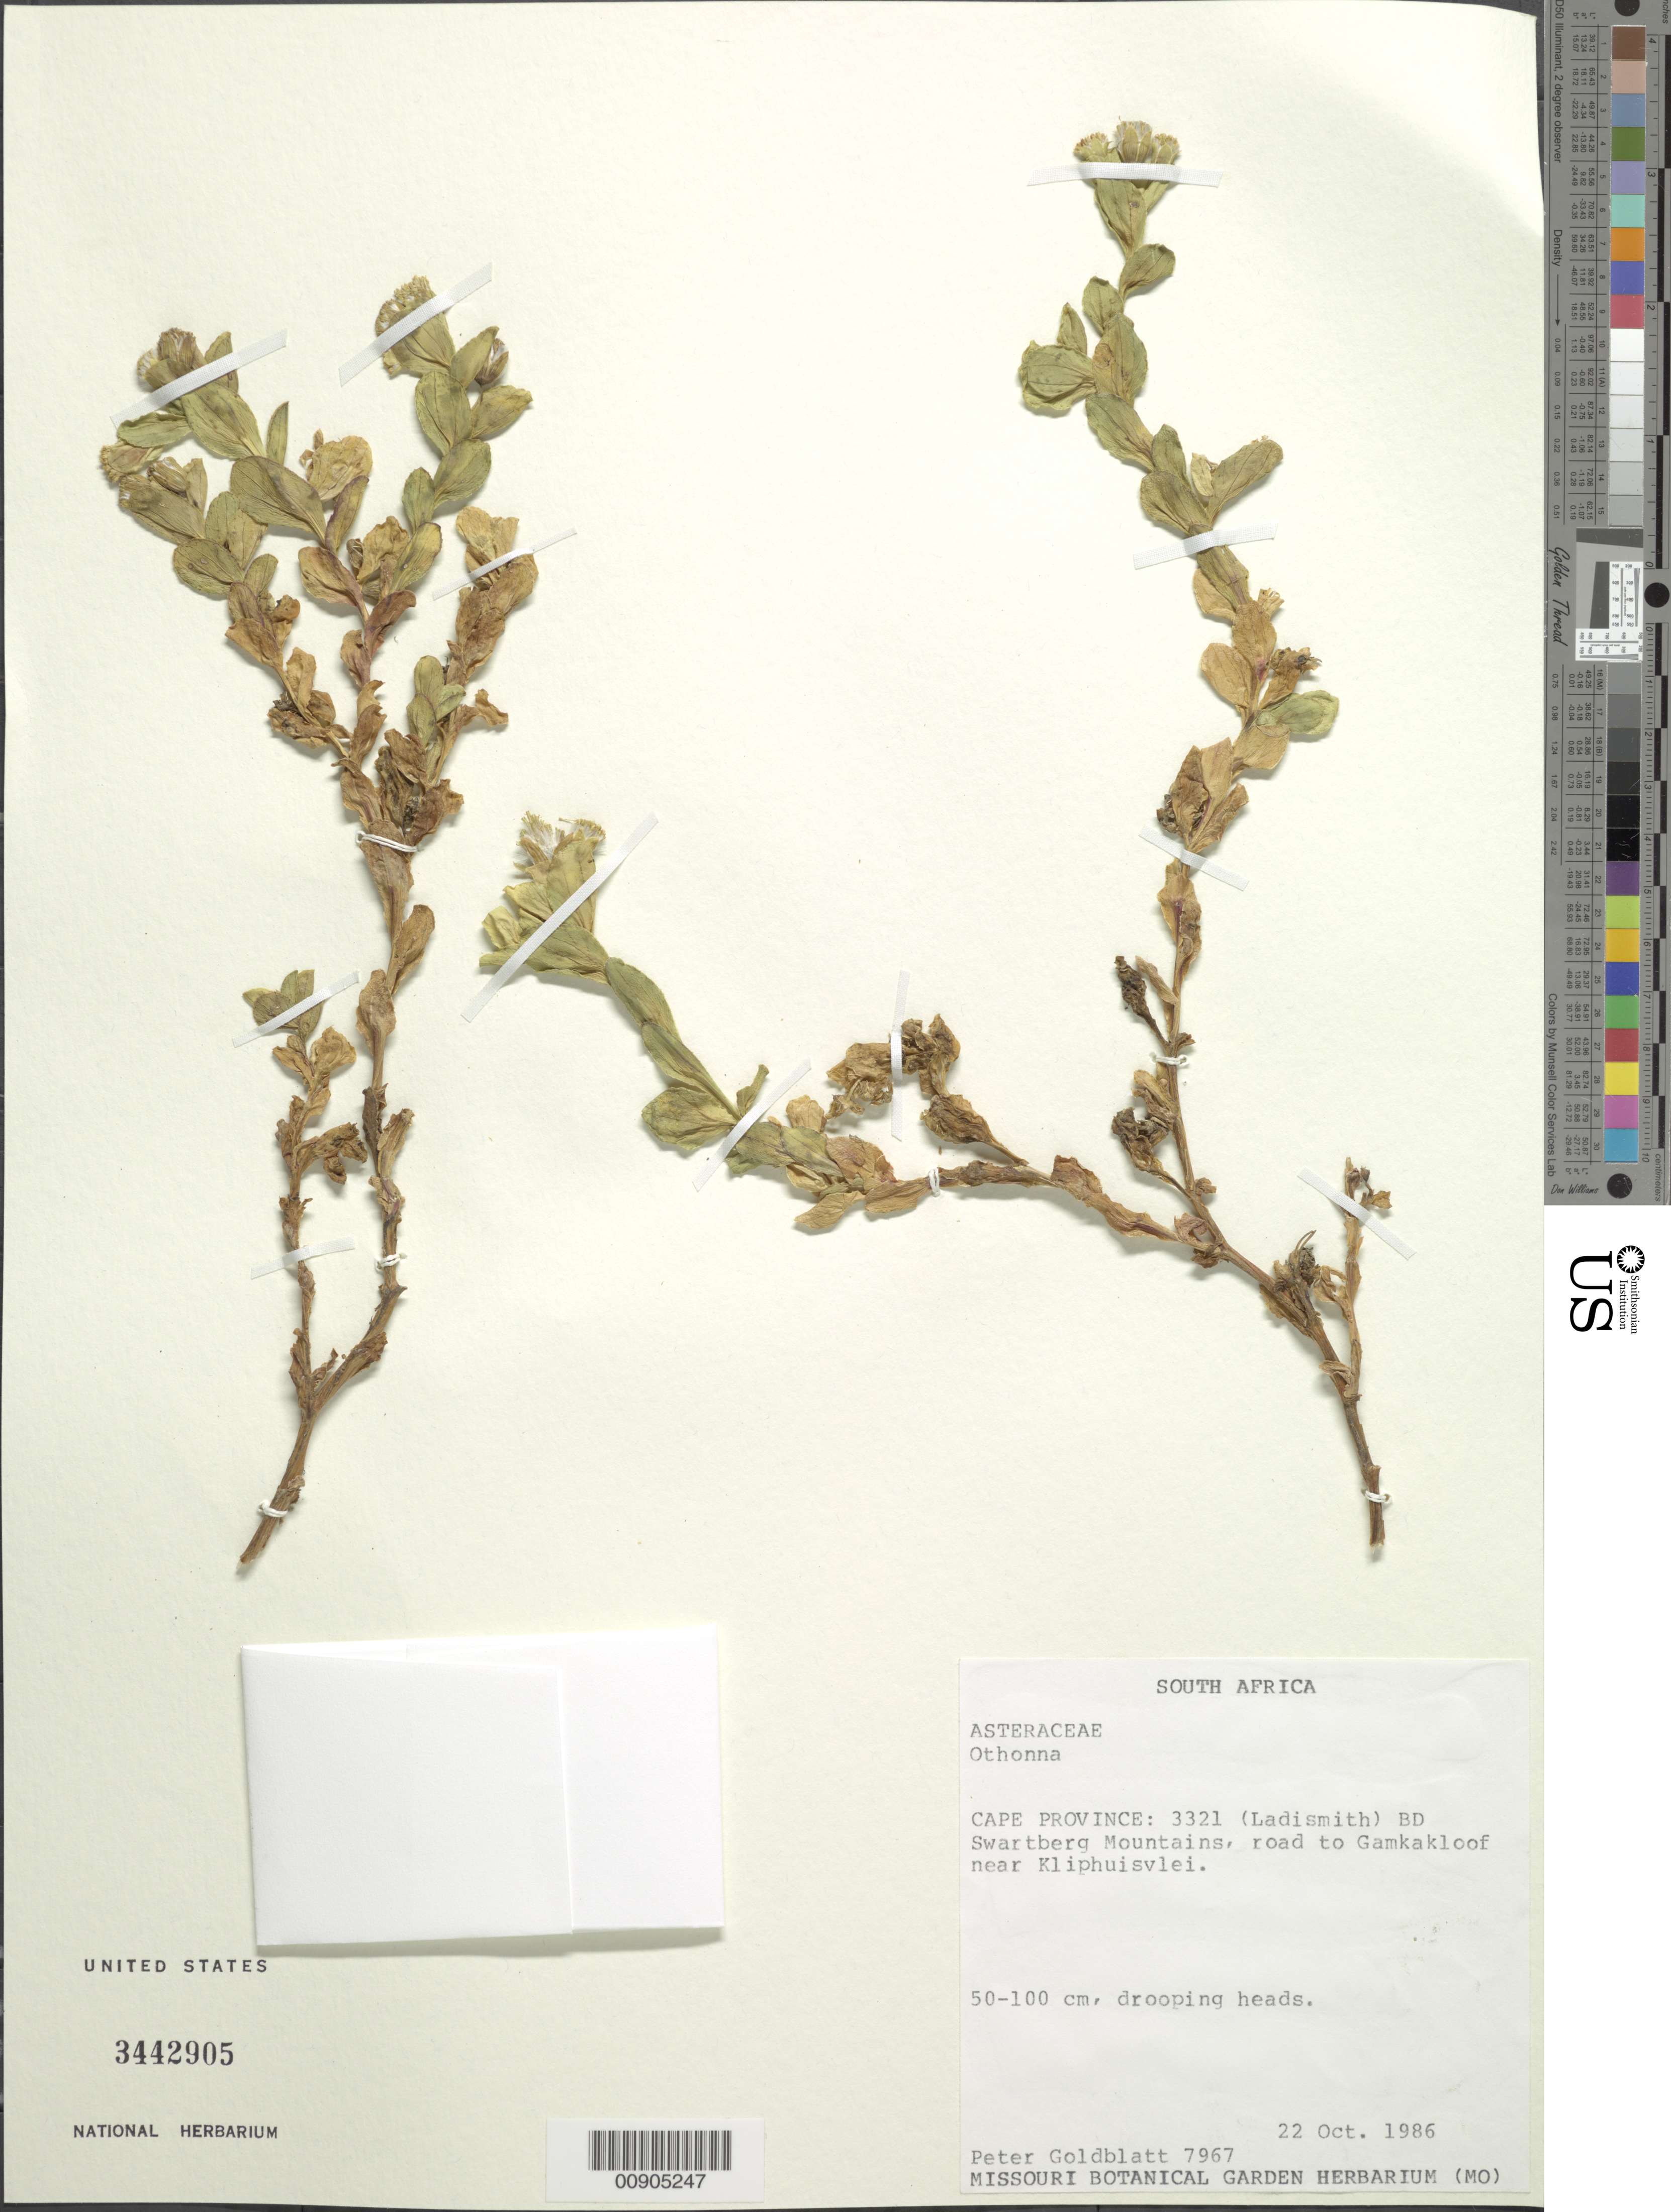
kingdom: Plantae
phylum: Tracheophyta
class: Magnoliopsida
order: Asterales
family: Asteraceae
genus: Othonna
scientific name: Othonna sp.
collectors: P. Goldblatt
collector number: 7967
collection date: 1986-10-22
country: South Africa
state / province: Western Cape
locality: Ladismith, 3321 BD, Swartberg Mountains, road to Gamkakloof near Kliphuisvlei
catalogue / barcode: US 3442905